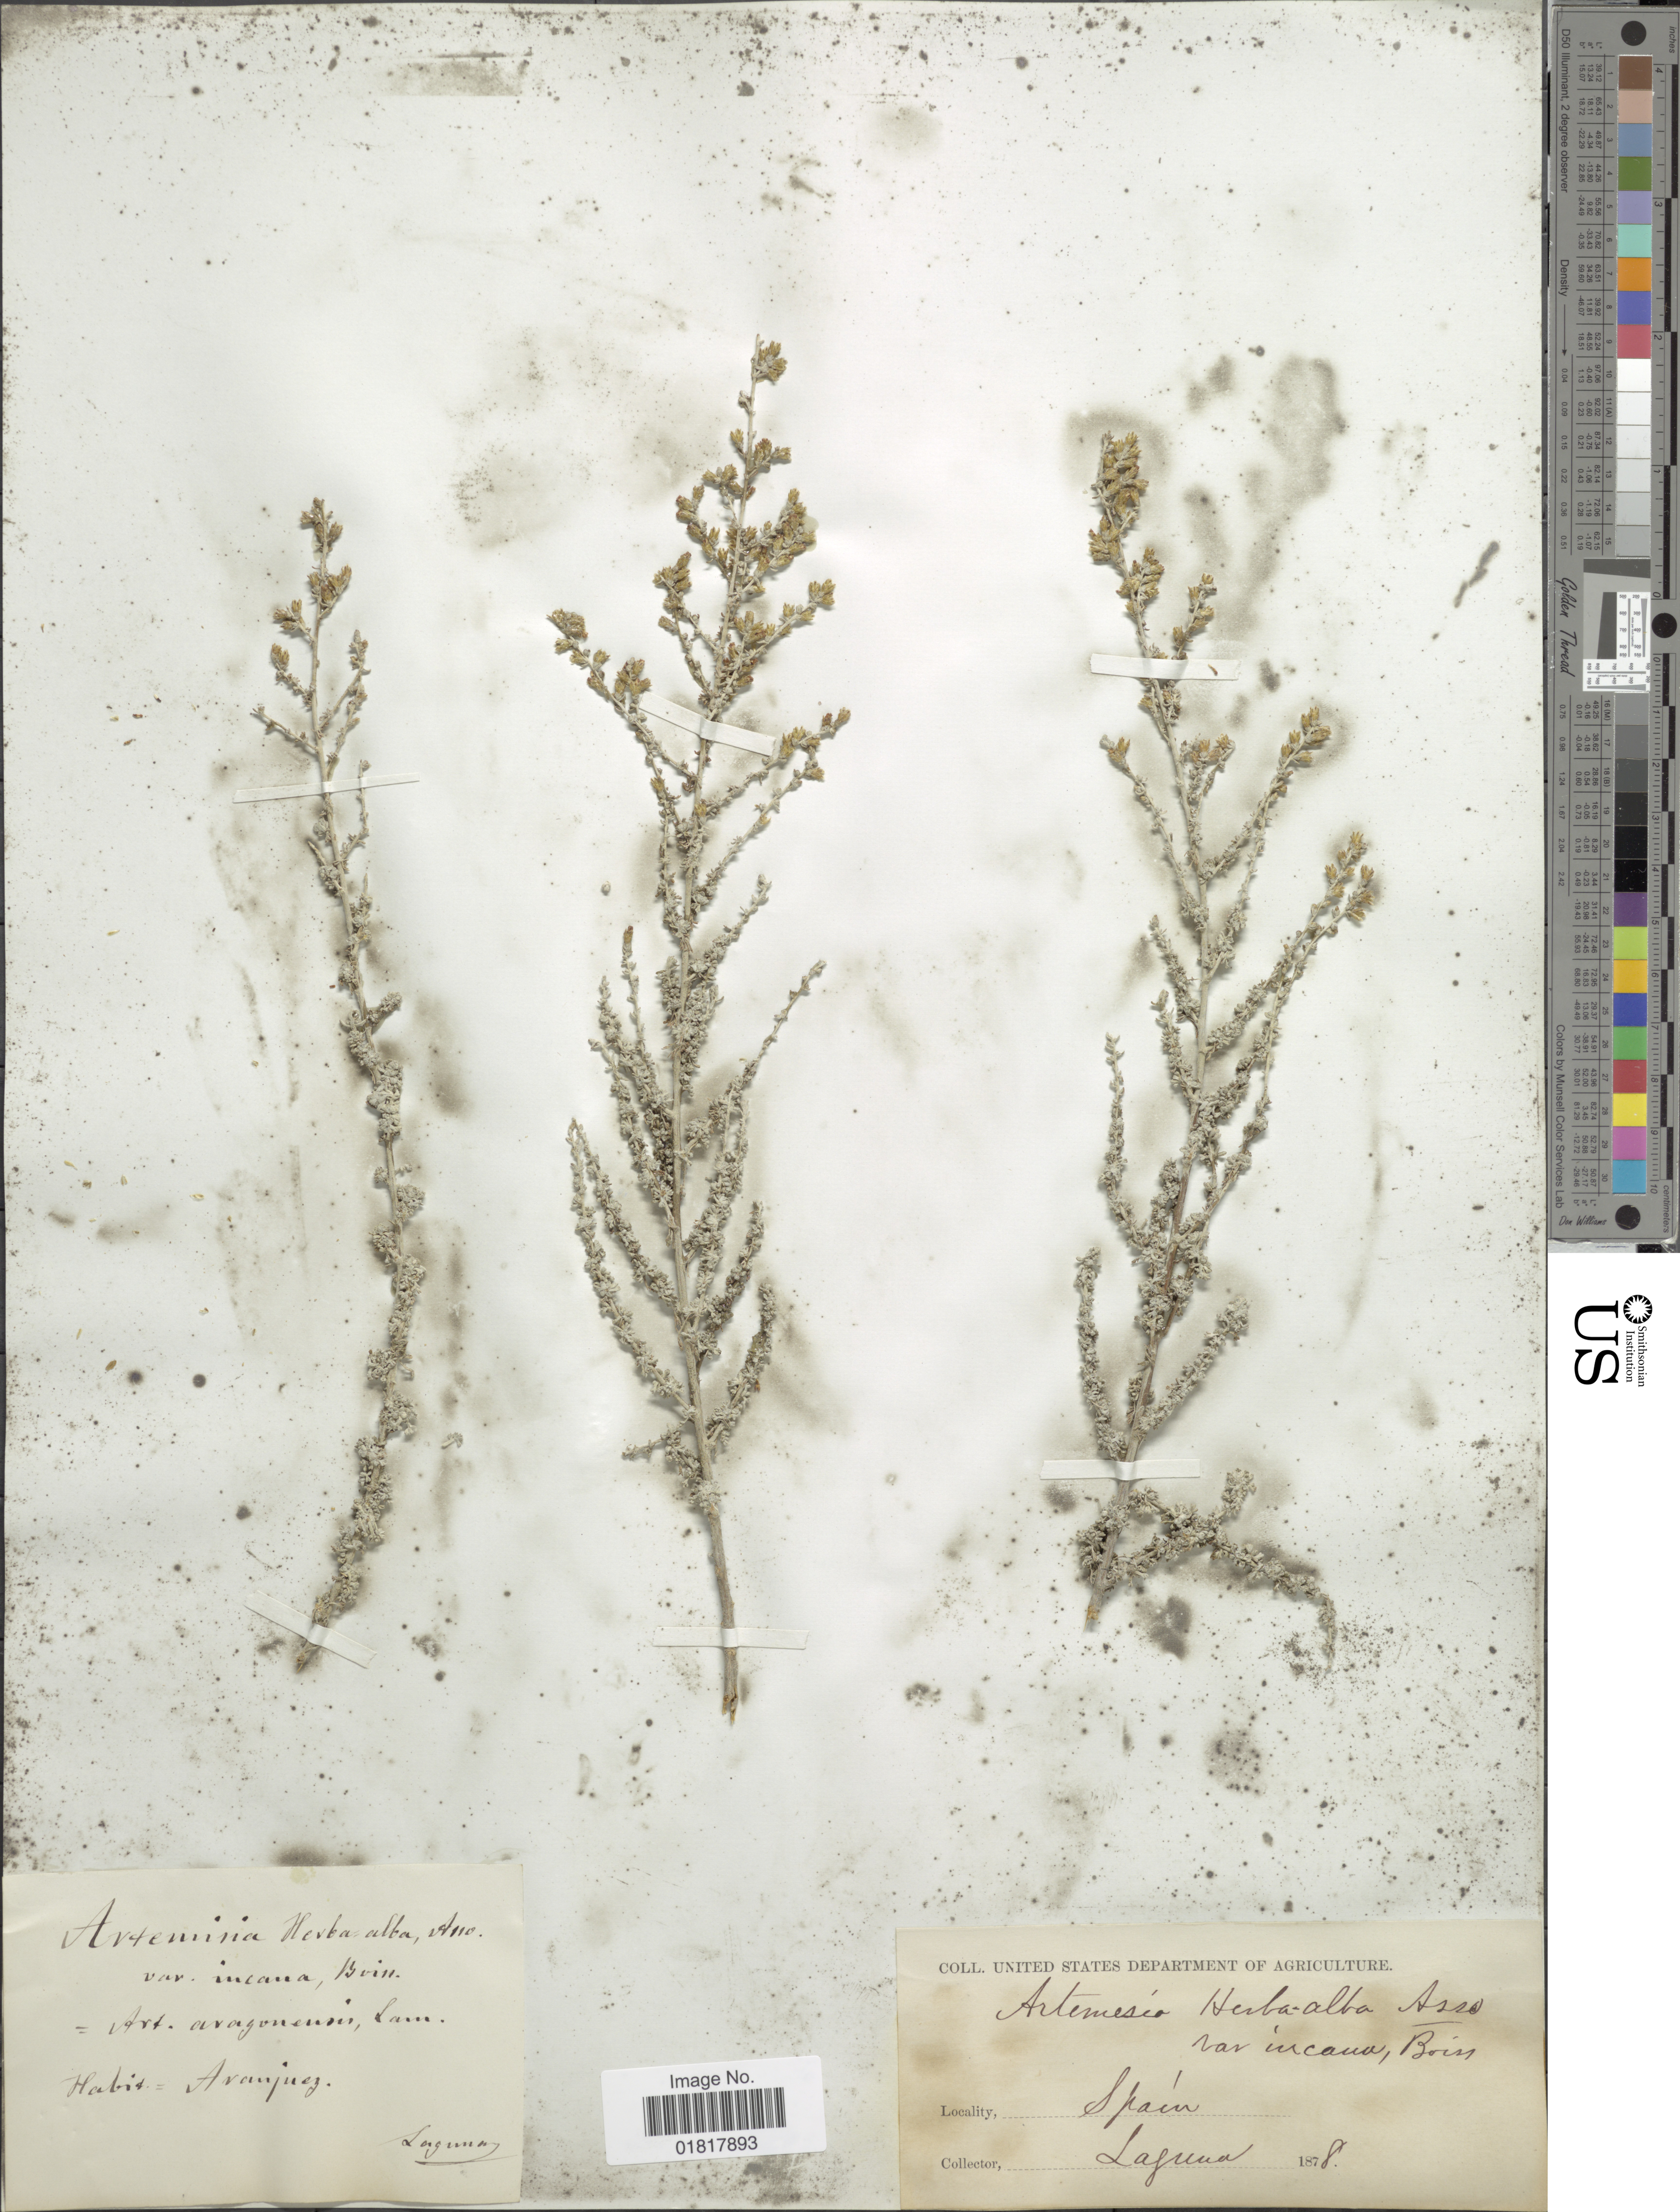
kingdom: Plantae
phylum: Tracheophyta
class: Magnoliopsida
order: Asterales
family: Asteraceae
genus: Artemisia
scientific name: Artemisia herba-alba asso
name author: Asso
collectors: -. Laguna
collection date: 1878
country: Spain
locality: Aranjuez